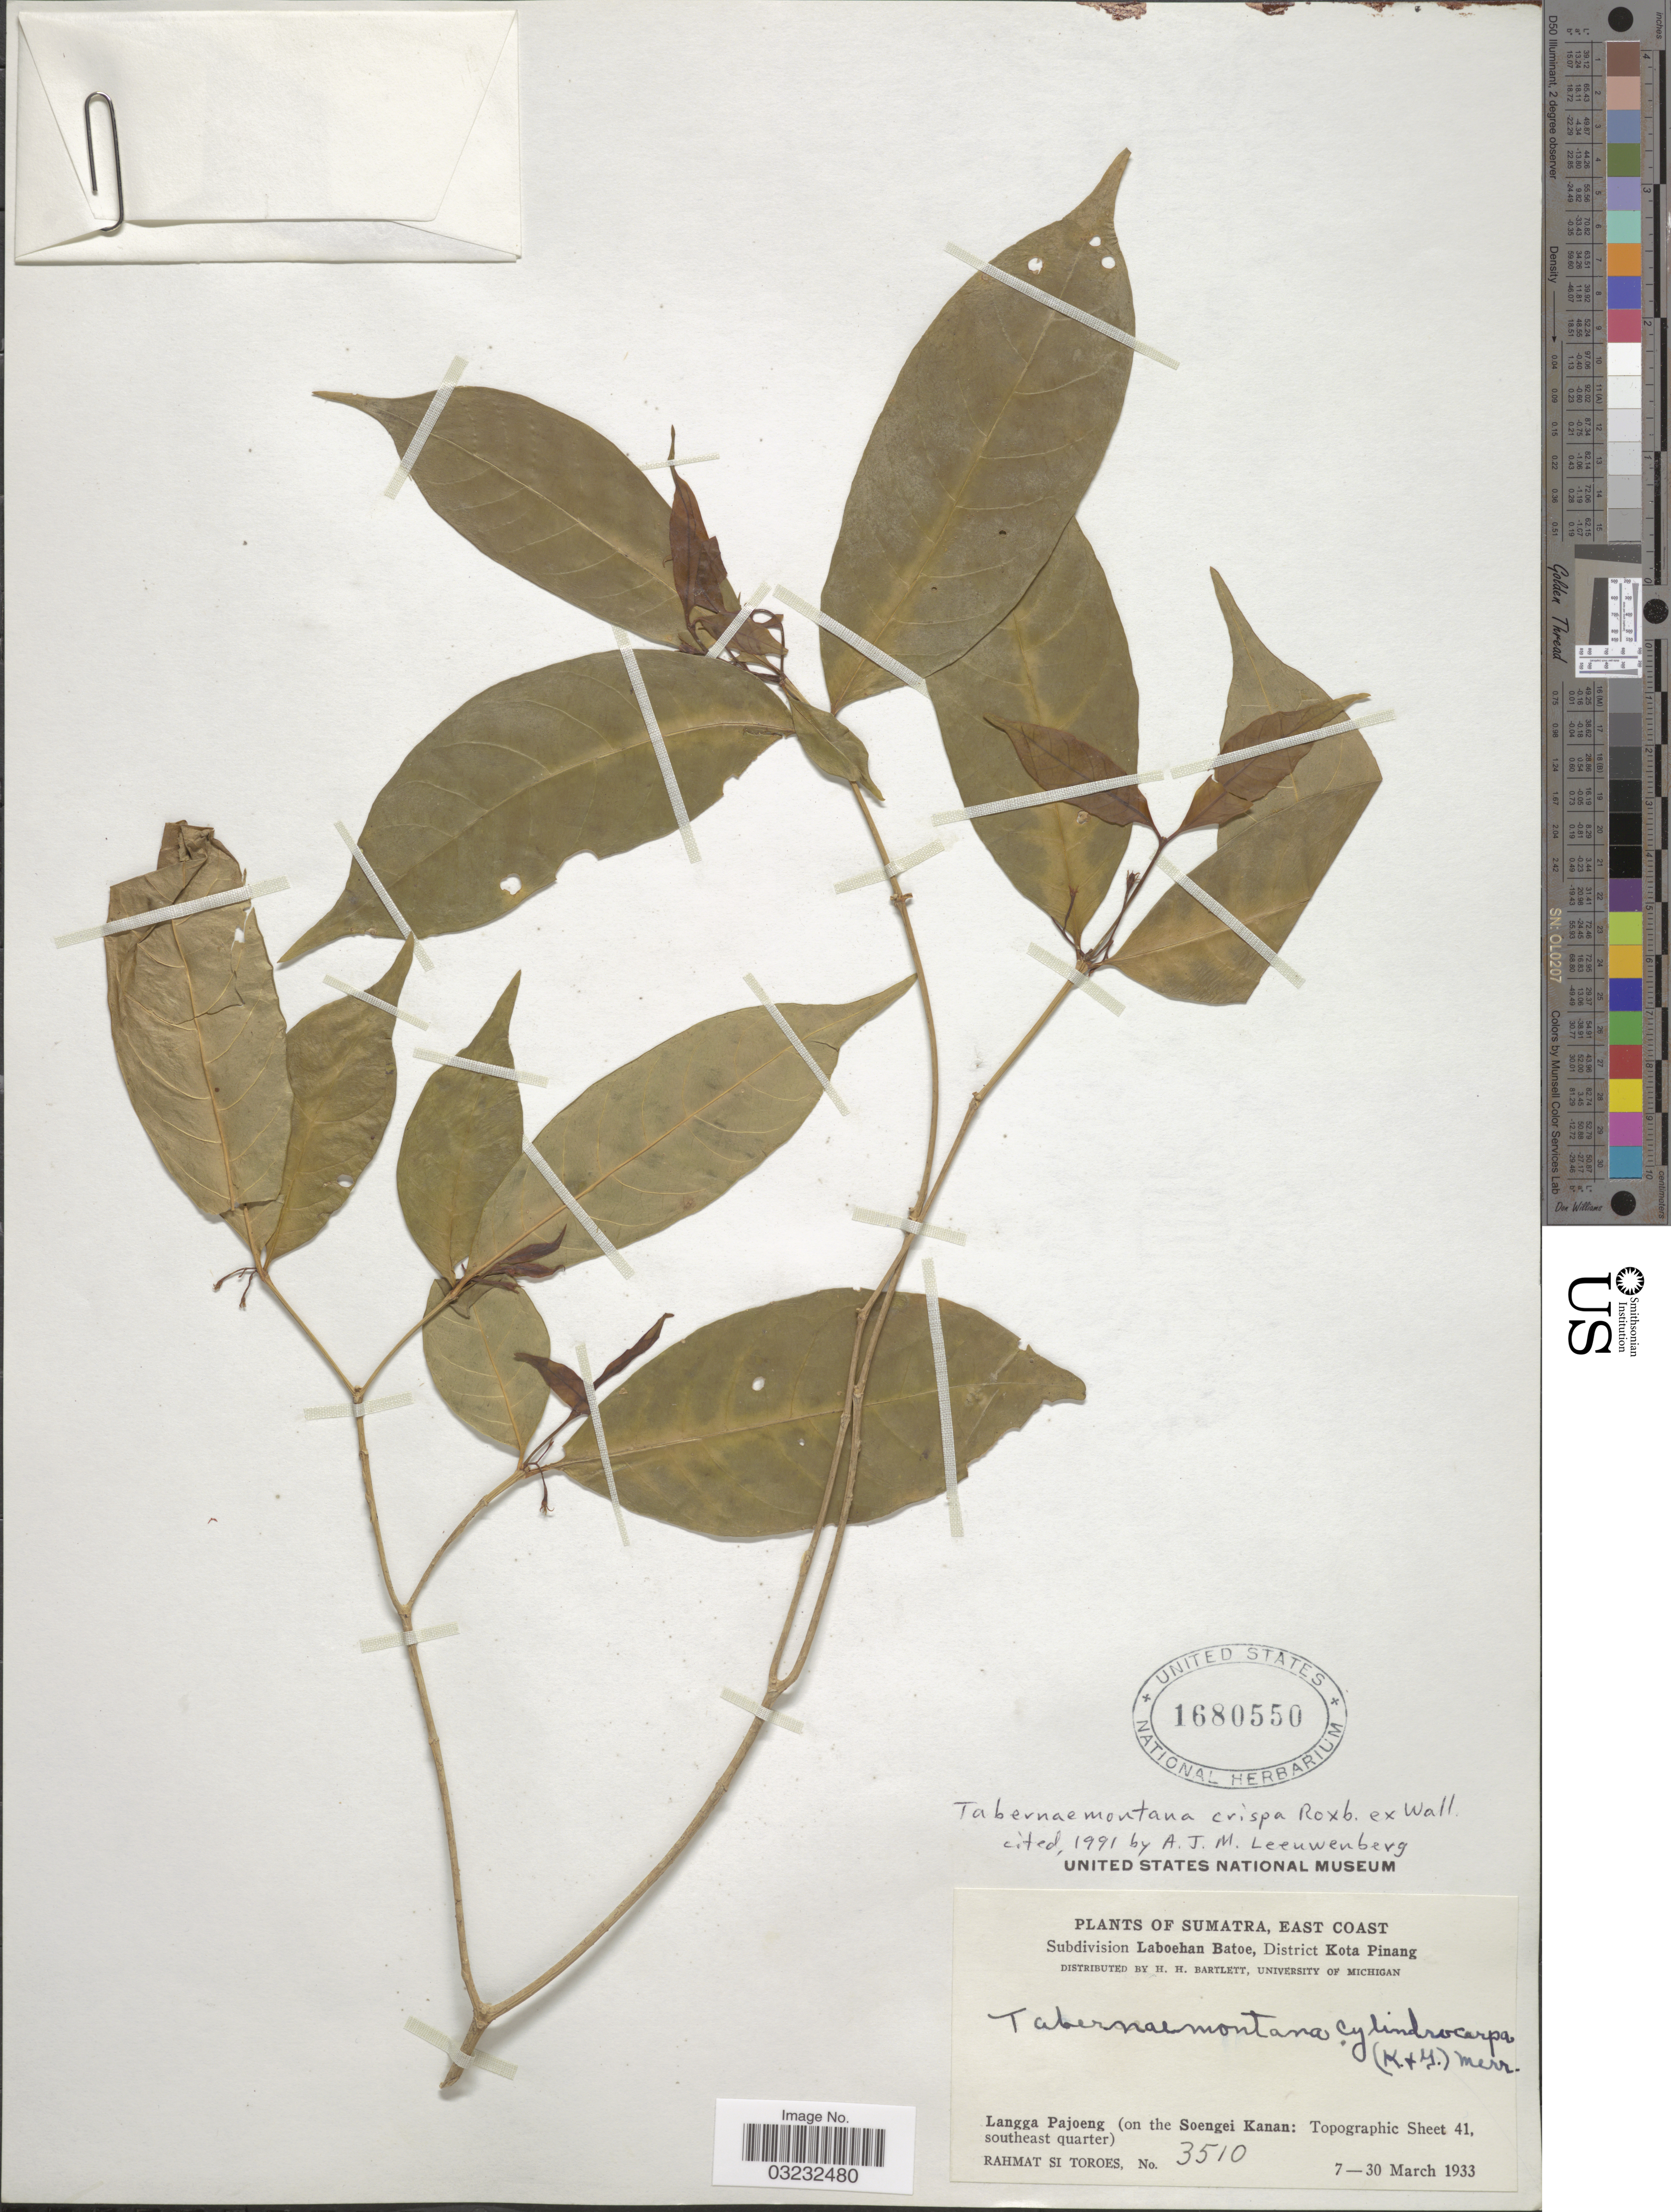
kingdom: Plantae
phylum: Tracheophyta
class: Magnoliopsida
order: Gentianales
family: Apocynaceae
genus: Tabernaemontana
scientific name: Tabernaemontana crispa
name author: (R.M. King & Gamble) Merr.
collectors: Rahmat Si Boeea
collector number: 3510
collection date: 1933-03-07/1933-03-30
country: Indonesia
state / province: Sumatra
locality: East Coast, Subdivision Laboehan Batoe, District Kota Pinang, Langga Pajoeng (on the Soengei Kanan: Topographic Sheet 41, southeast quarter).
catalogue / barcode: US 1680550